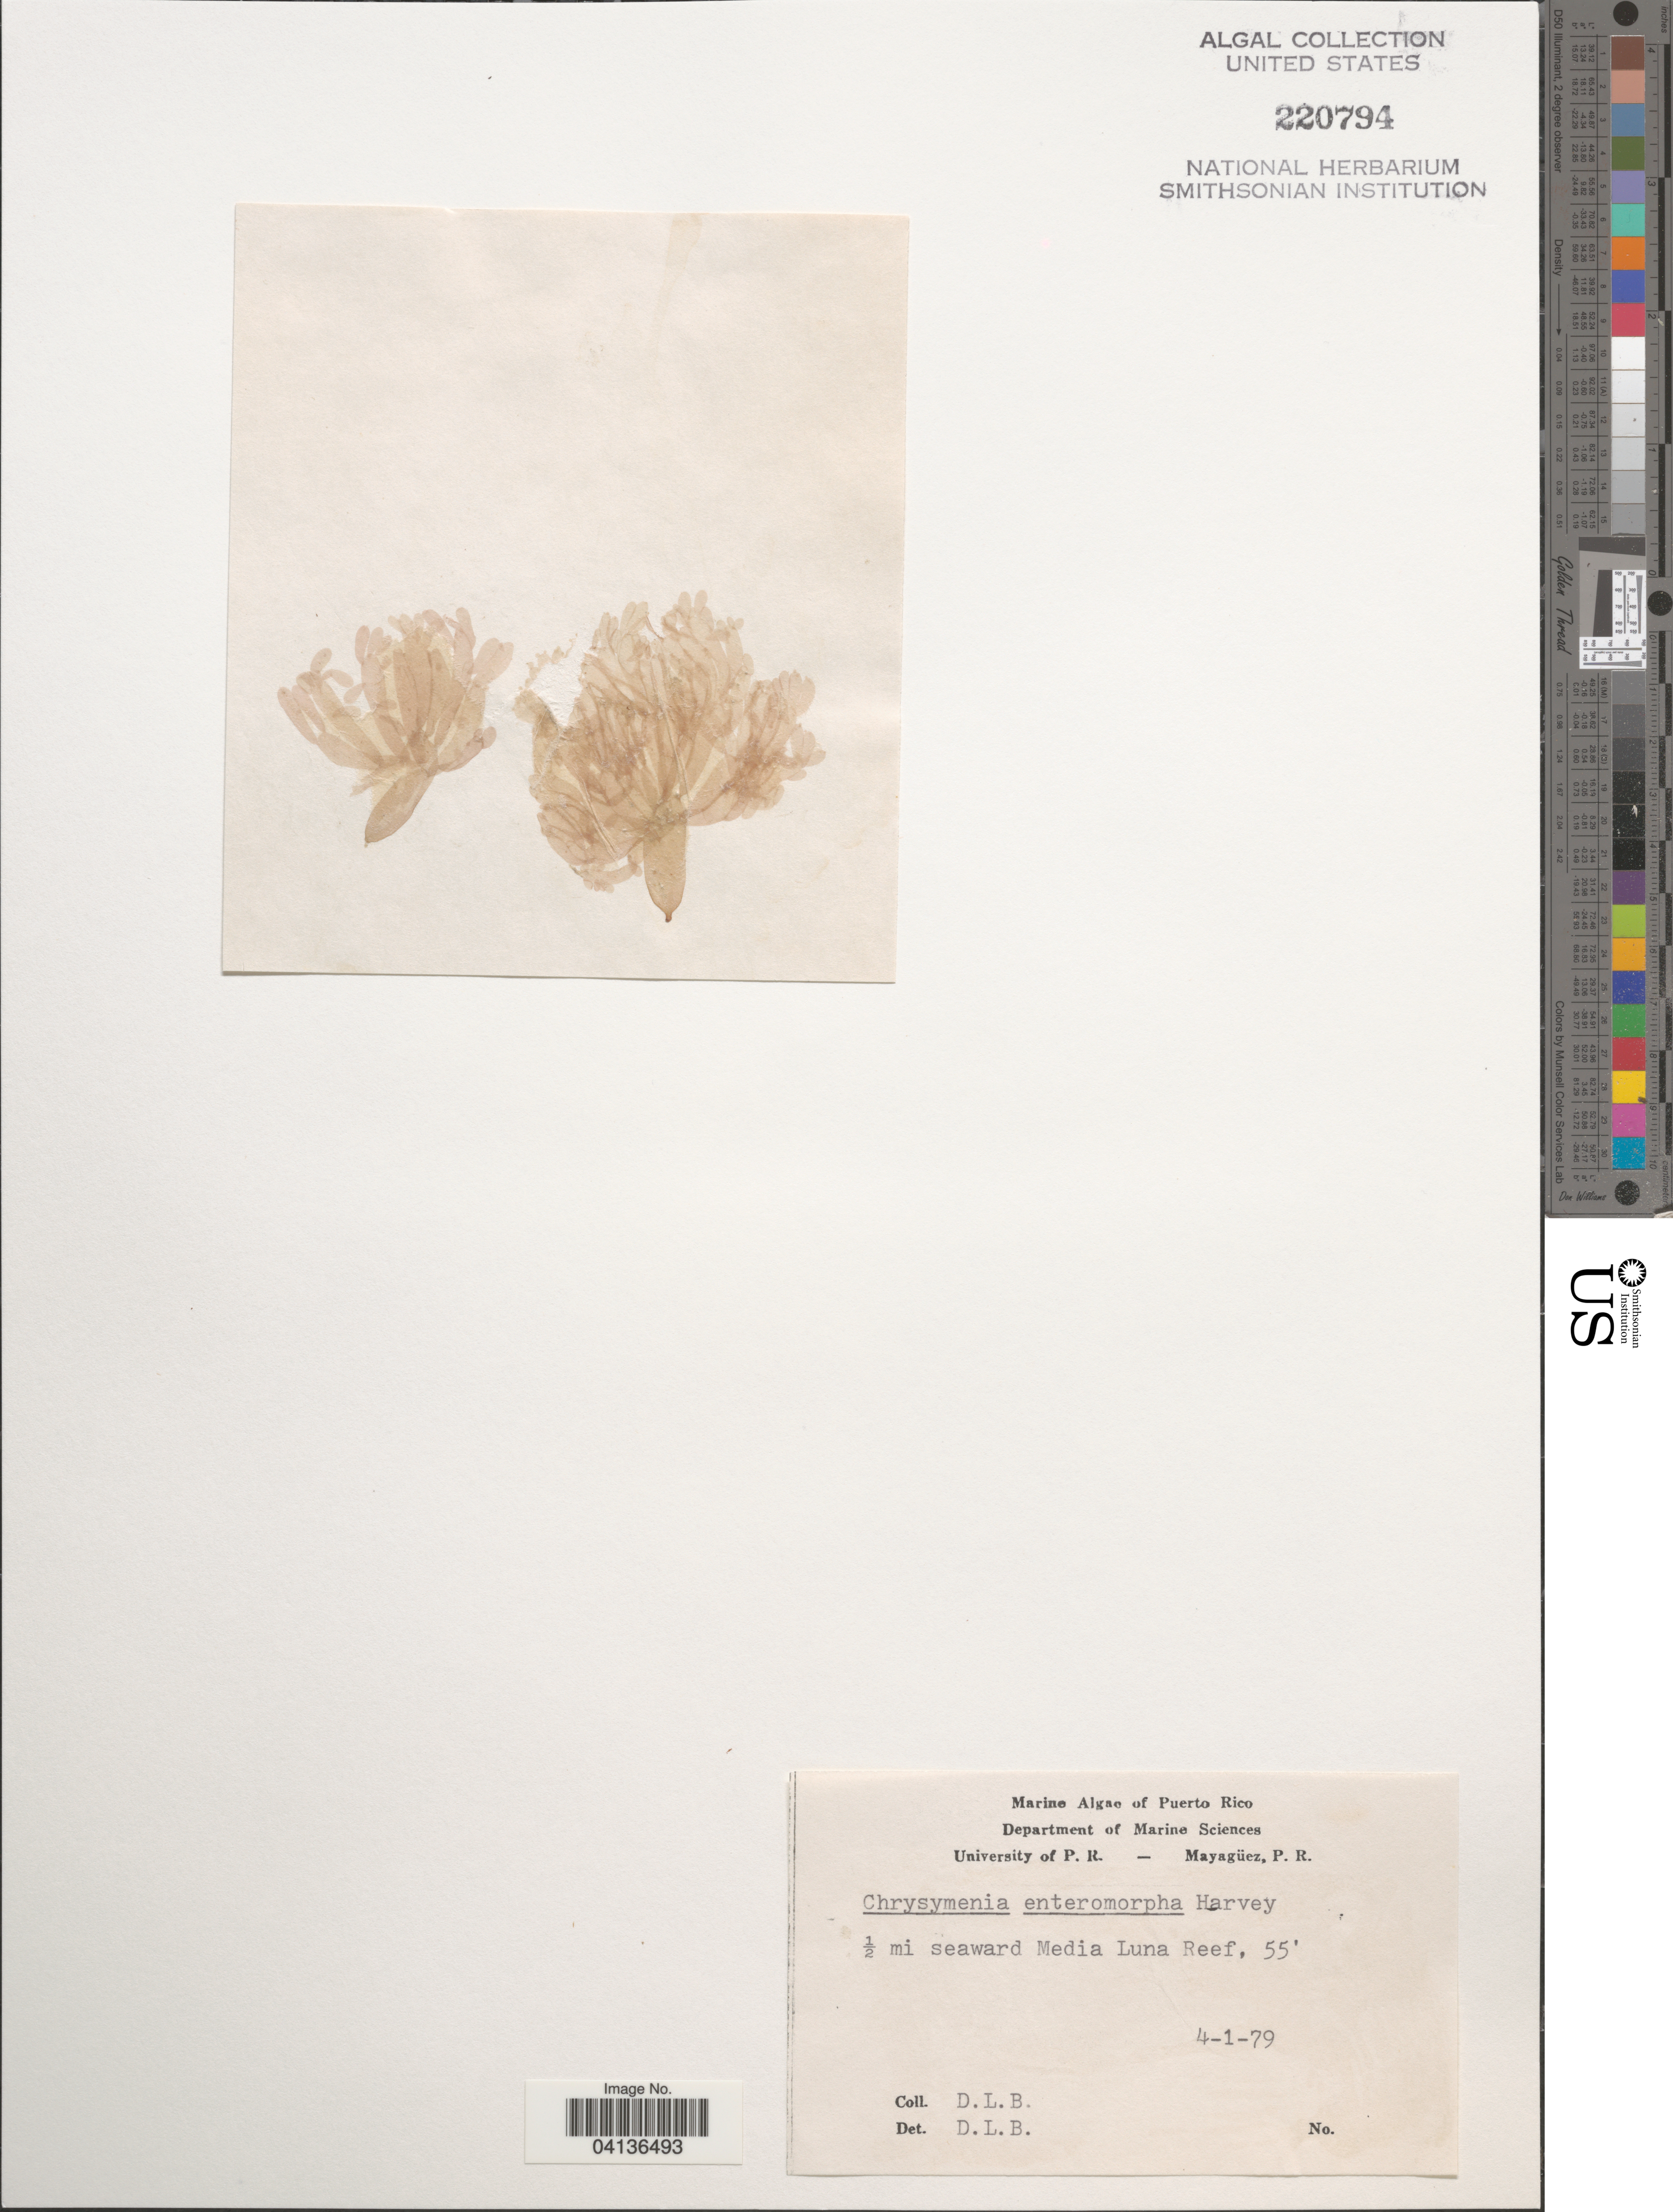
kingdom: Plantae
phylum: Rhodophyta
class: Florideophyceae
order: Rhodymeniales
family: Rhodymeniaceae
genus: Botryocladia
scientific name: Botryocladia enteromorpha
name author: (Harv.) W.E. Schmidt et al. in W.E. Schmidt et al.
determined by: Algae name updating Project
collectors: D. L. B.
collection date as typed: Transcribed d/m/y: 4/1/79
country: Puerto Rico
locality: ½ mi seaward Media Luna Reef.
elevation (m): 17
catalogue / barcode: US 220794